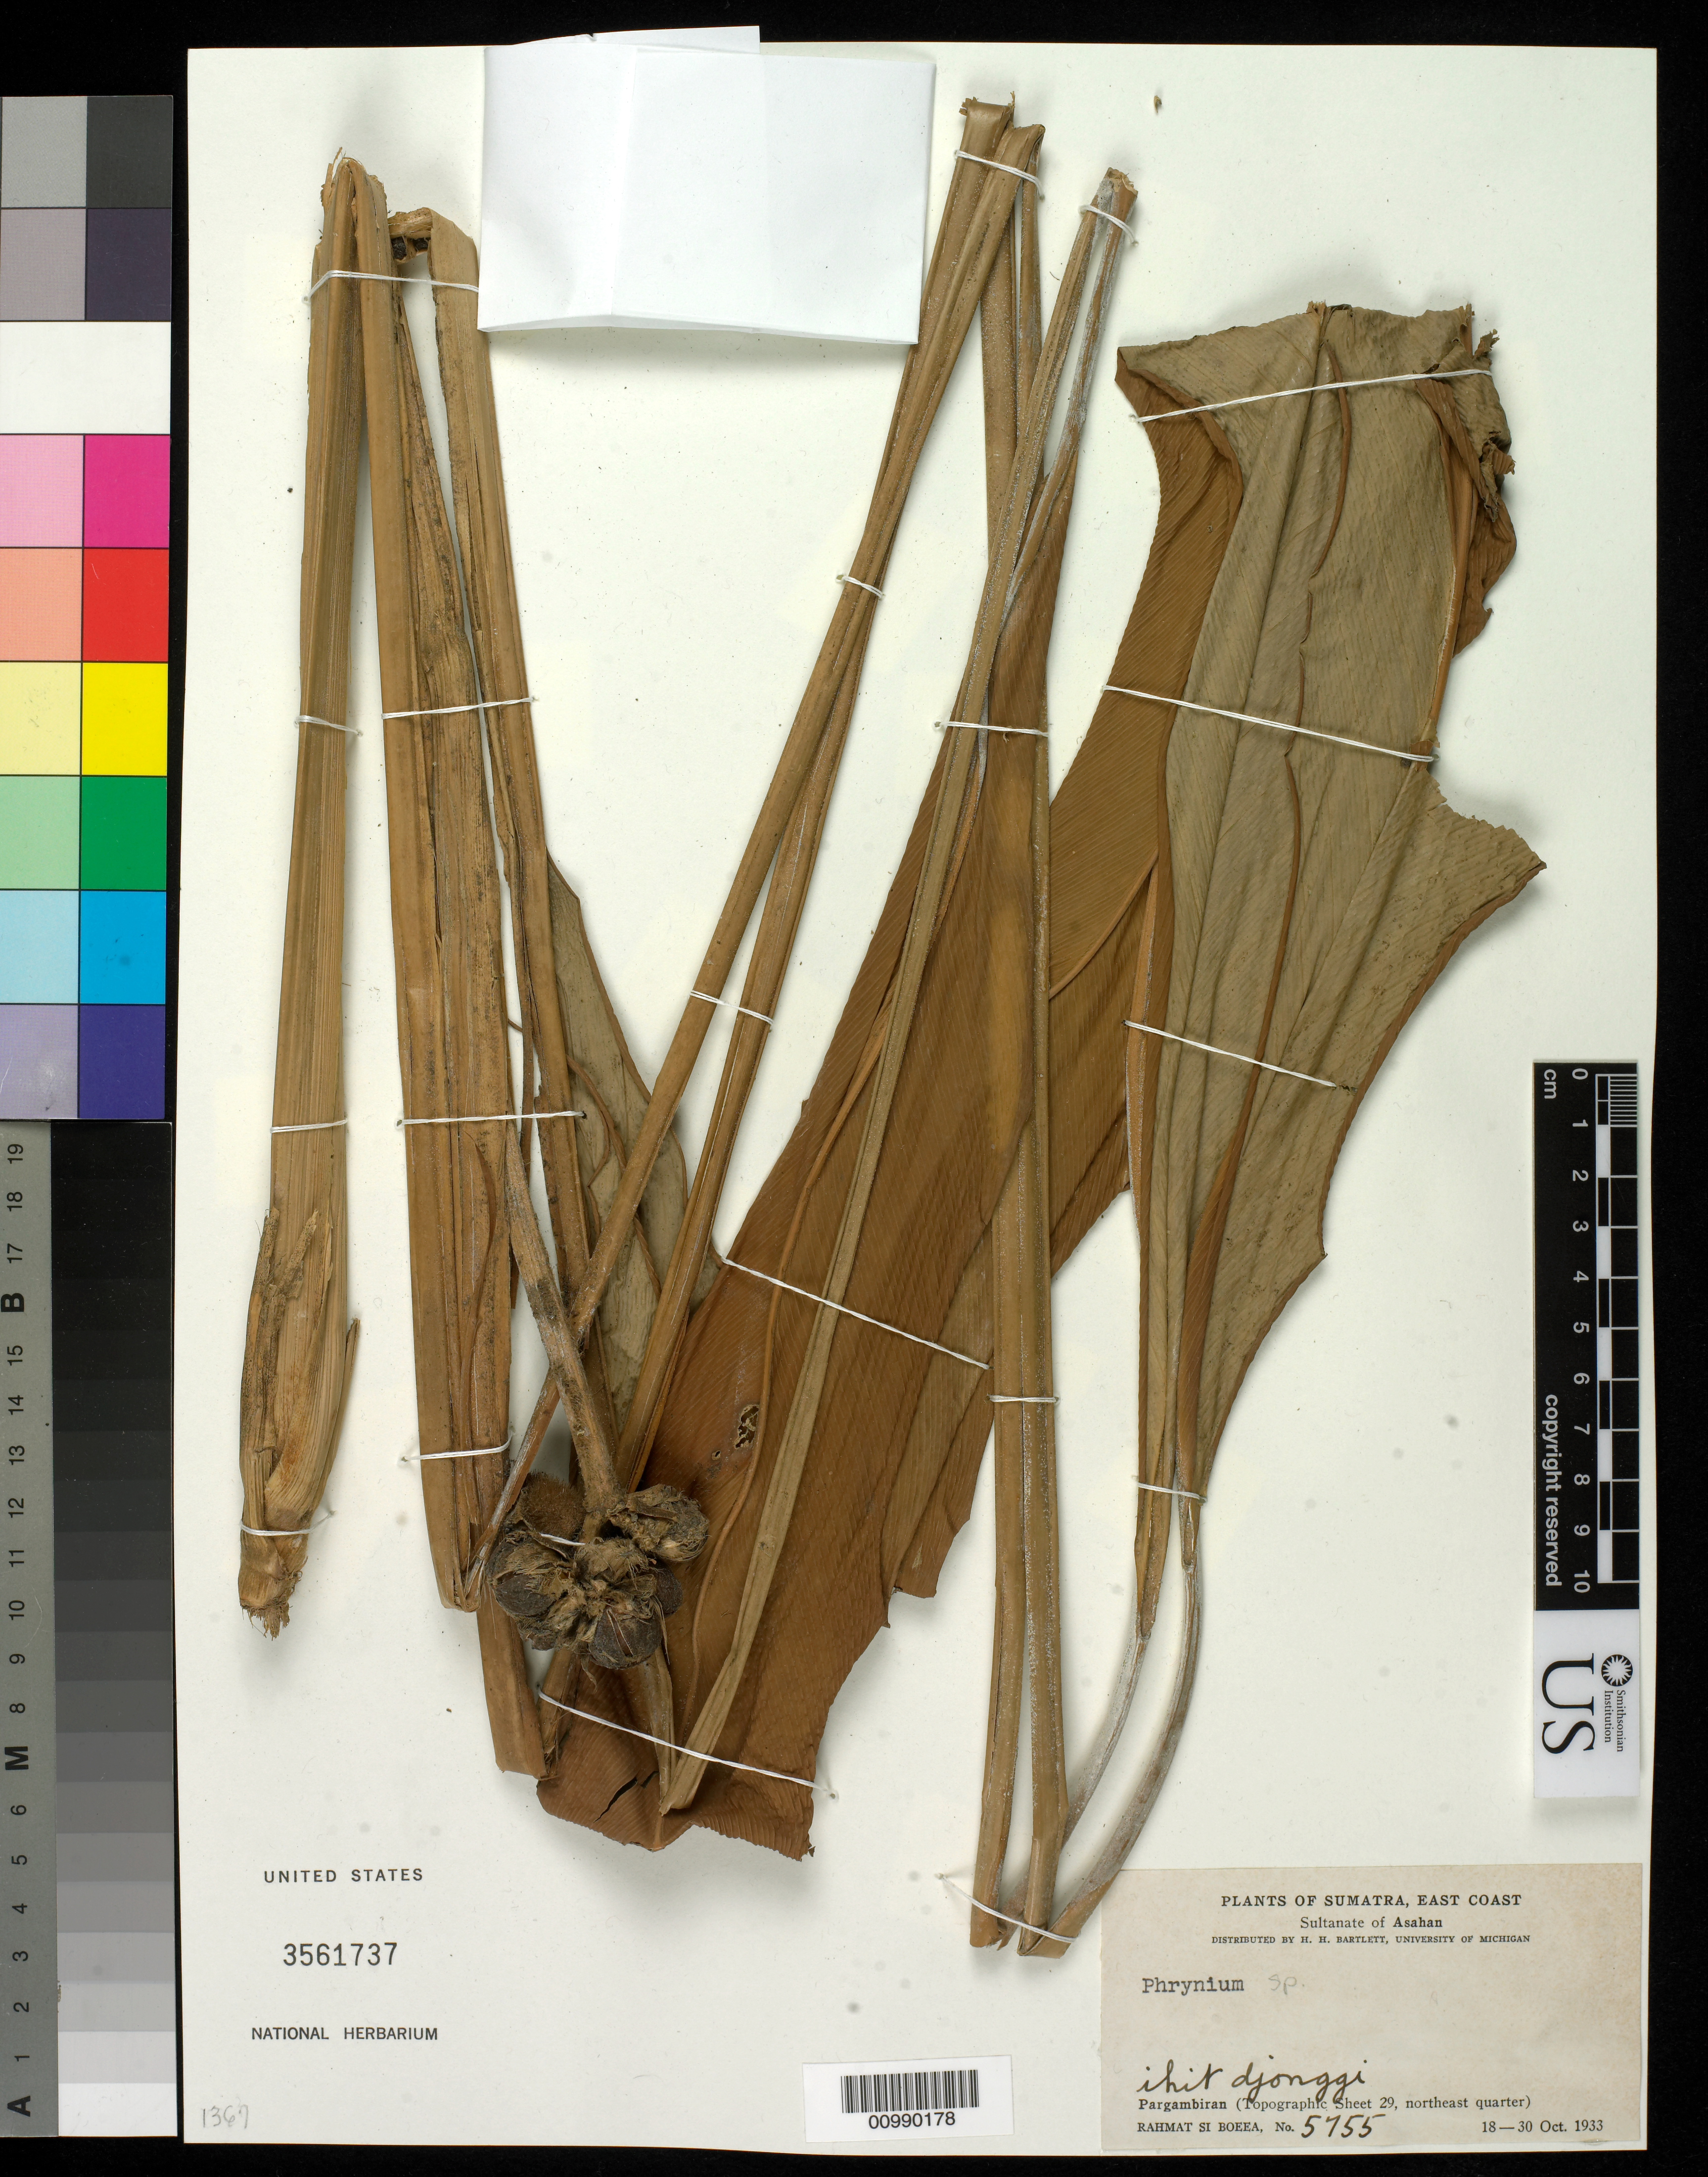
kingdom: Plantae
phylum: Tracheophyta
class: Liliopsida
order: Zingiberales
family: Marantaceae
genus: Phrynium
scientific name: Phrynium sp.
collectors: Rahmat Si Boeea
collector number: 5755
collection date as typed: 18 Oct 1933 to 30 Oct 1933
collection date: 1933-10-18/1933-10-30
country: Indonesia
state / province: Sumatra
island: Sumatra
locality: Pargambiran, Asahan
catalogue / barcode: US 3561737